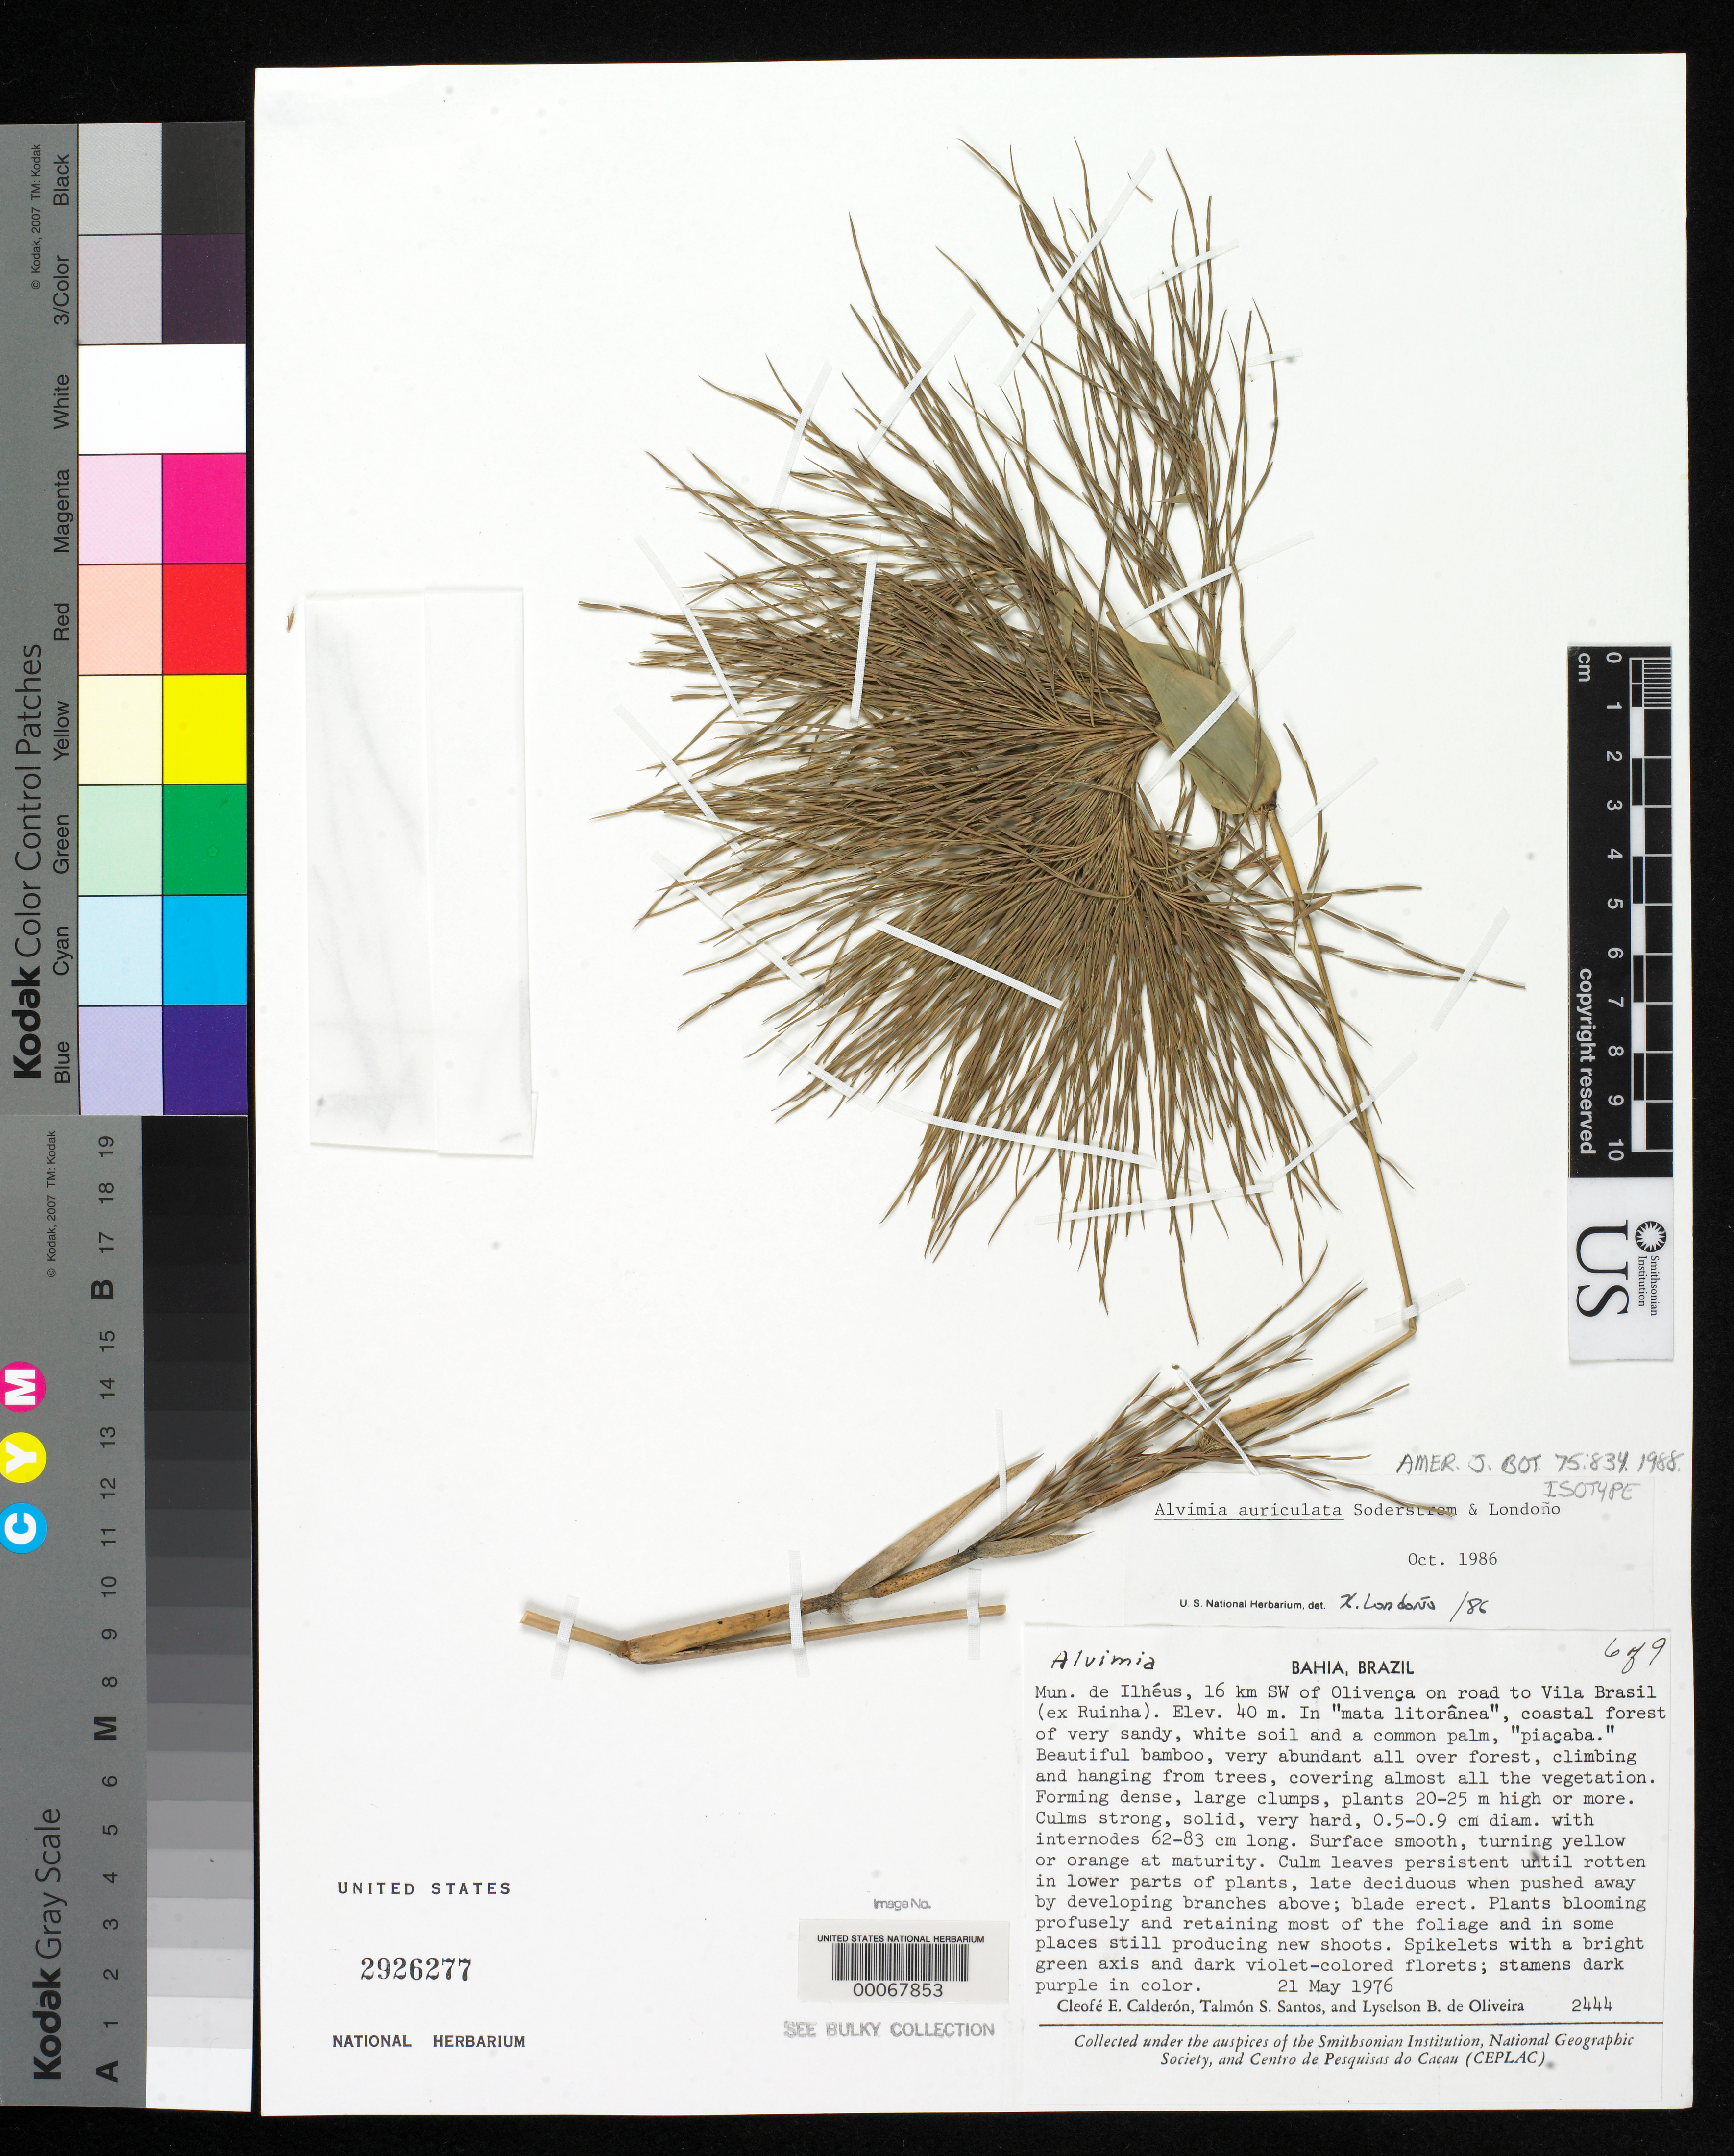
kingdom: Plantae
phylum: Tracheophyta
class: Liliopsida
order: Poales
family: Poaceae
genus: Alvimia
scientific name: Alvimia auriculata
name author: Soderstr. & Londoño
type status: Isotype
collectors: C. E. Calderón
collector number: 2444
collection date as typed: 21 May 1976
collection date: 1976-05-21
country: Brazil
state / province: Bahia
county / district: Ilhéus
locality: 16 km SW of Olivenca on road to Vila Brasil.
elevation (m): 40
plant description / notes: See bulky Bamboo specimens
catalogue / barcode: US 2926277